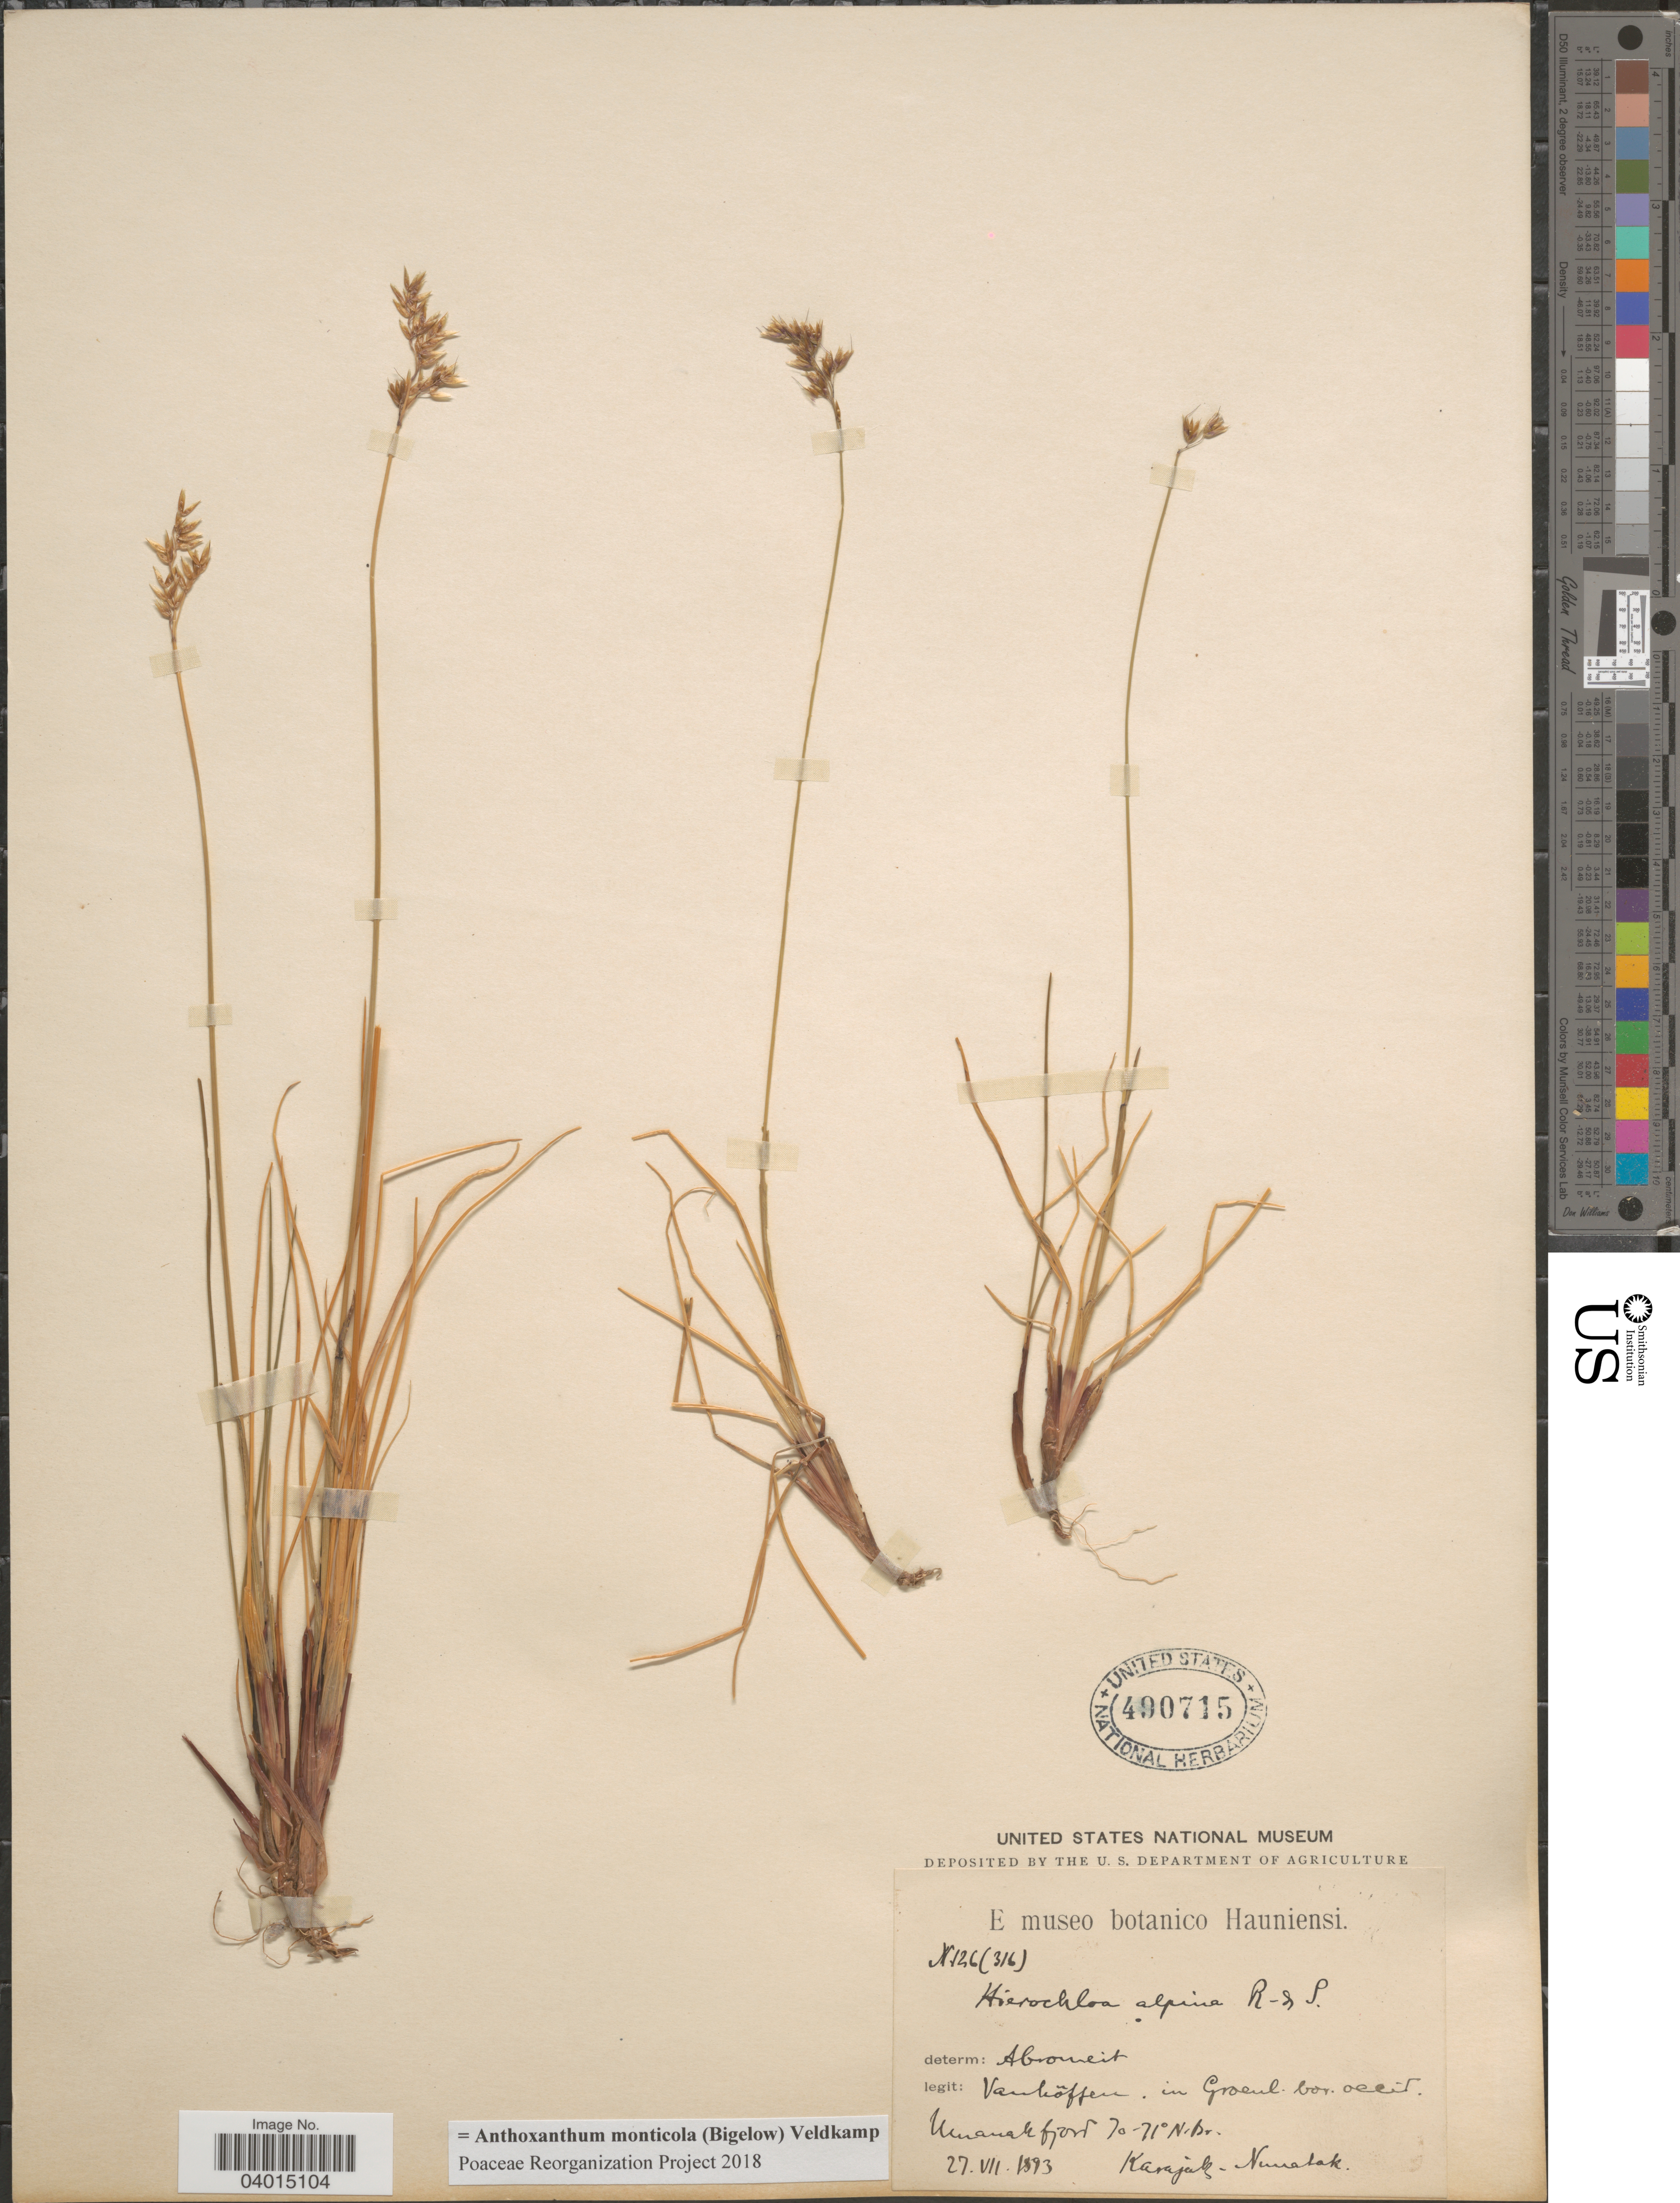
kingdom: Plantae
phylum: Tracheophyta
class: Liliopsida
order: Poales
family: Poaceae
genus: Anthoxanthum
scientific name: Anthoxanthum monticola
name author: (Bigelow) Veldkamp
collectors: Vanhöffen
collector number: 126(316)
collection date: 1893-07-27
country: Greenland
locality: In Groenl. bor. occid. Umanak fjord.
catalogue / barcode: US 490715